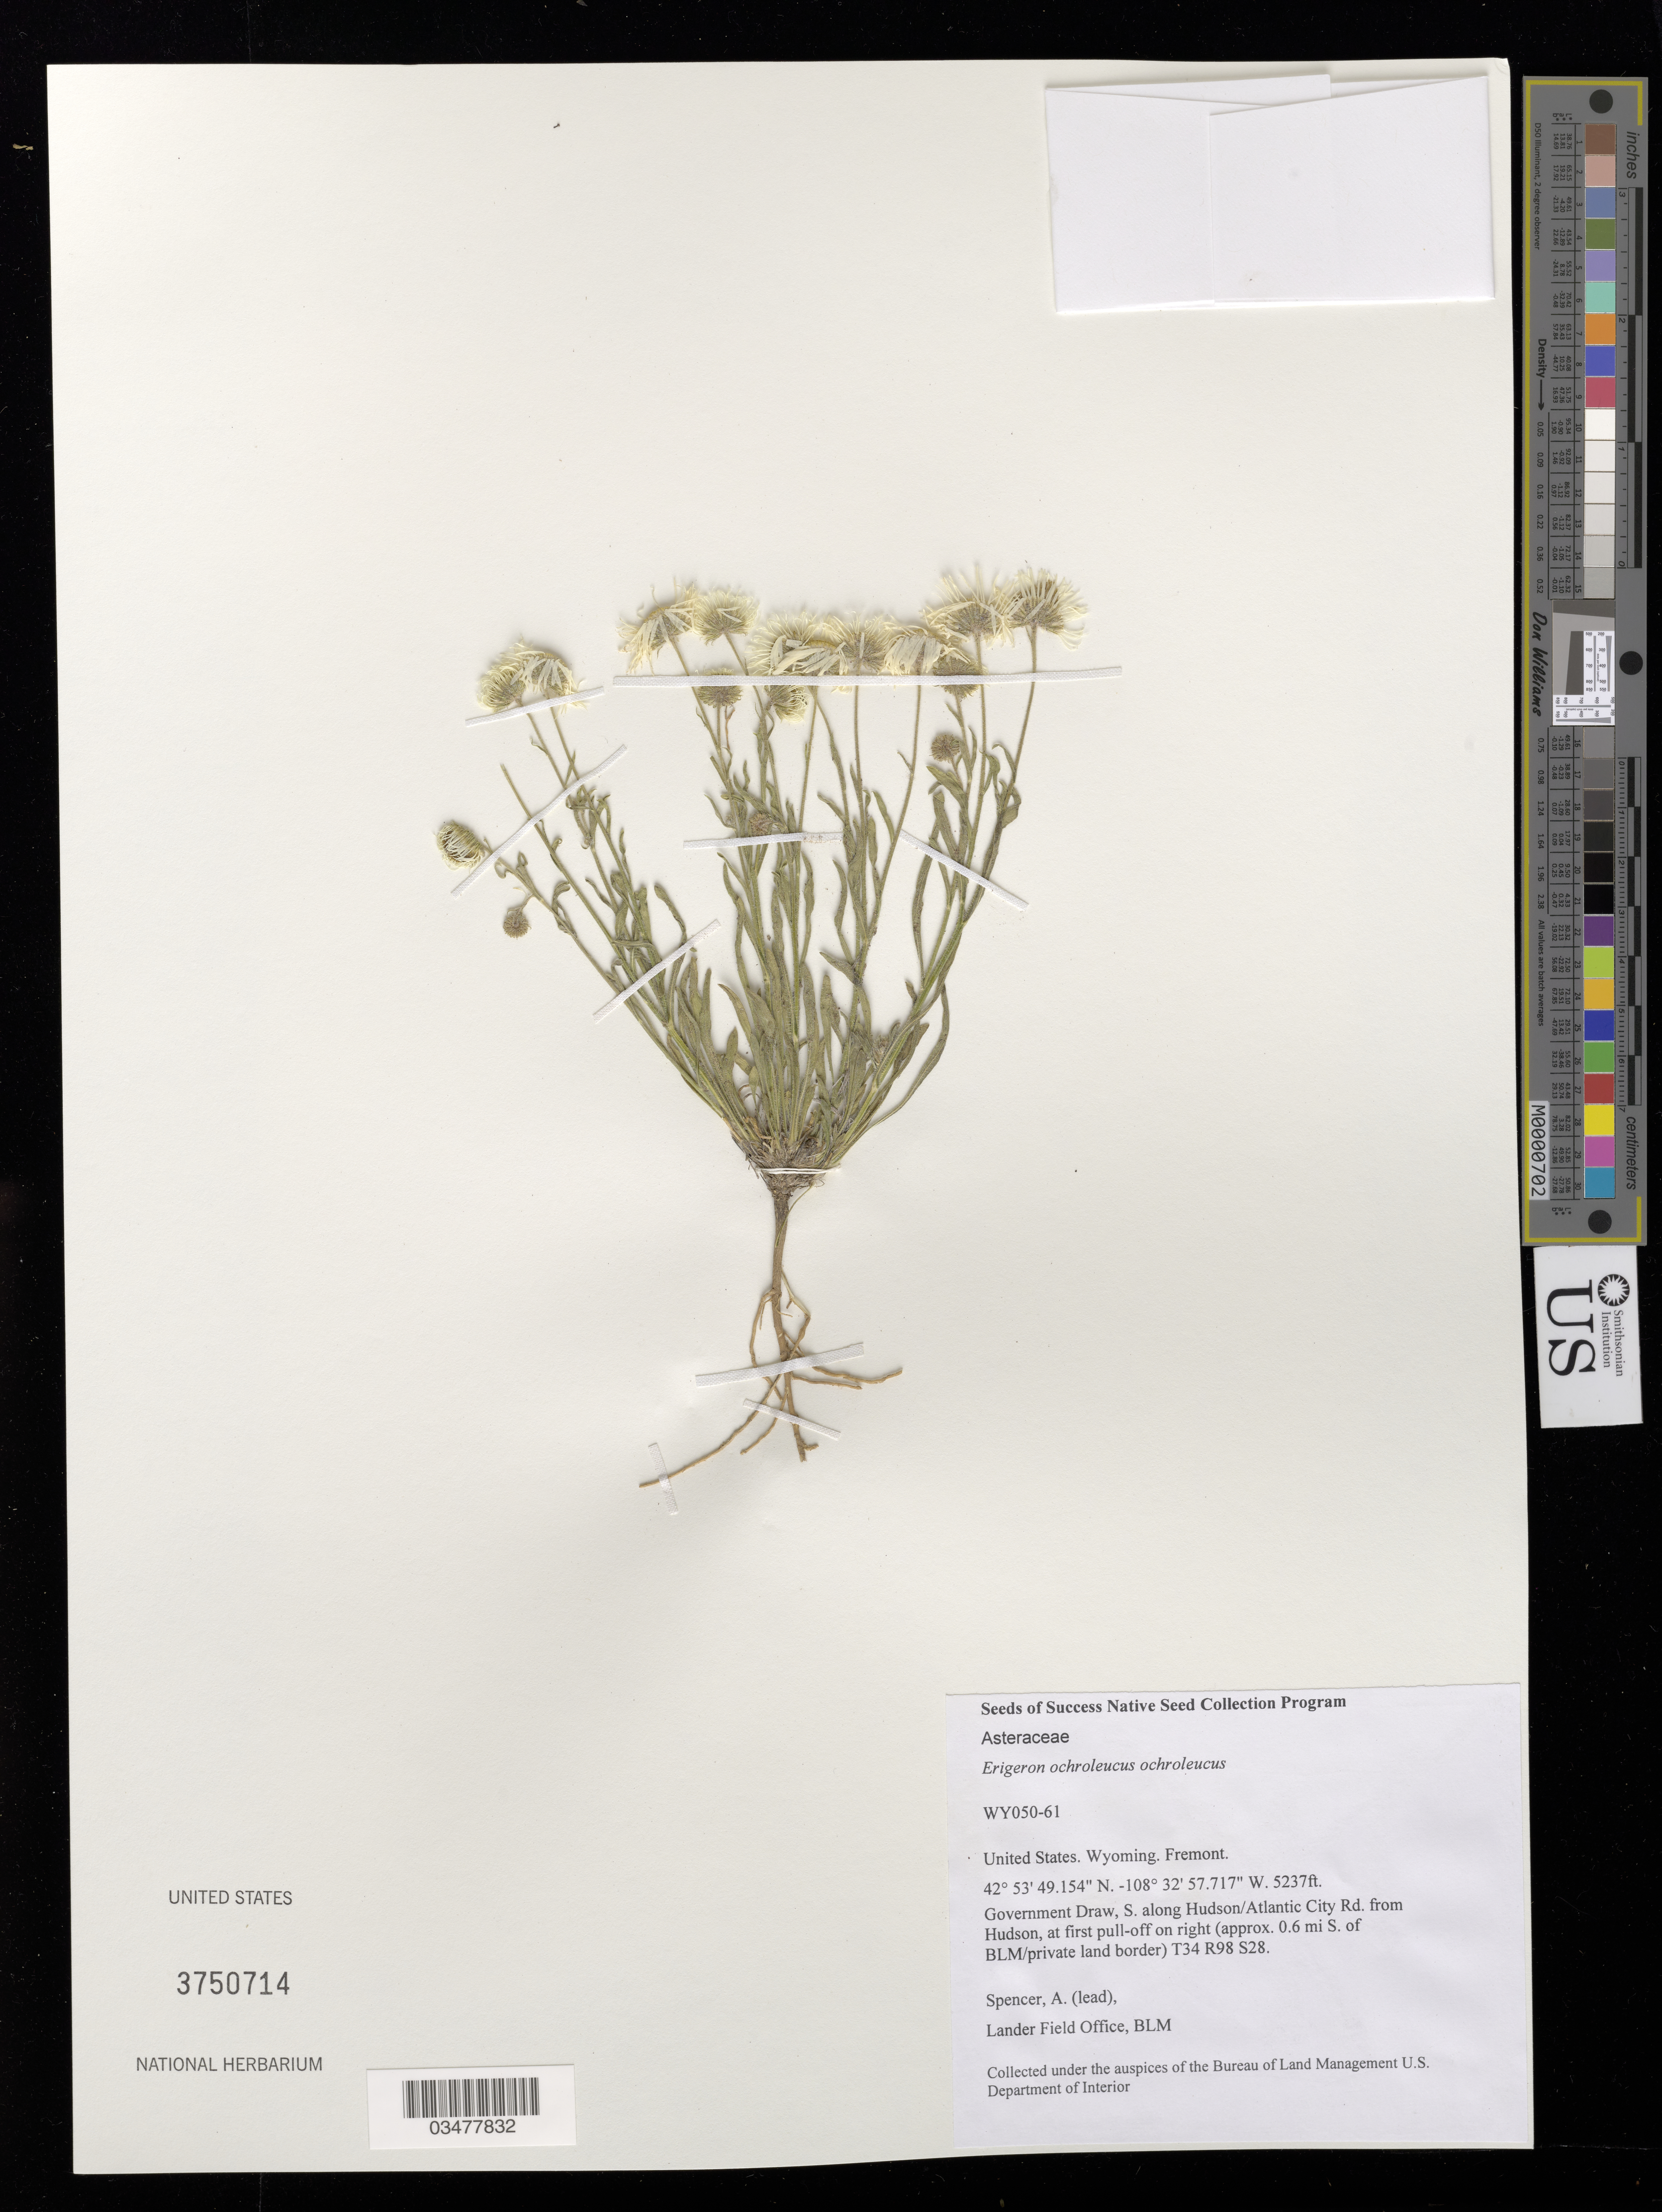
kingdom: Plantae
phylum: Tracheophyta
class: Magnoliopsida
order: Asterales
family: Asteraceae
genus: Erigeron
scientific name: Erigeron ochroleucus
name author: Nutt.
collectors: A. Spencer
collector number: WY050-61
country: United States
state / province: Wyoming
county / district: Fremont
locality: Government Draw, along Hudson/Atlantic City Rd.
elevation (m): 1596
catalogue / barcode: US 3750714